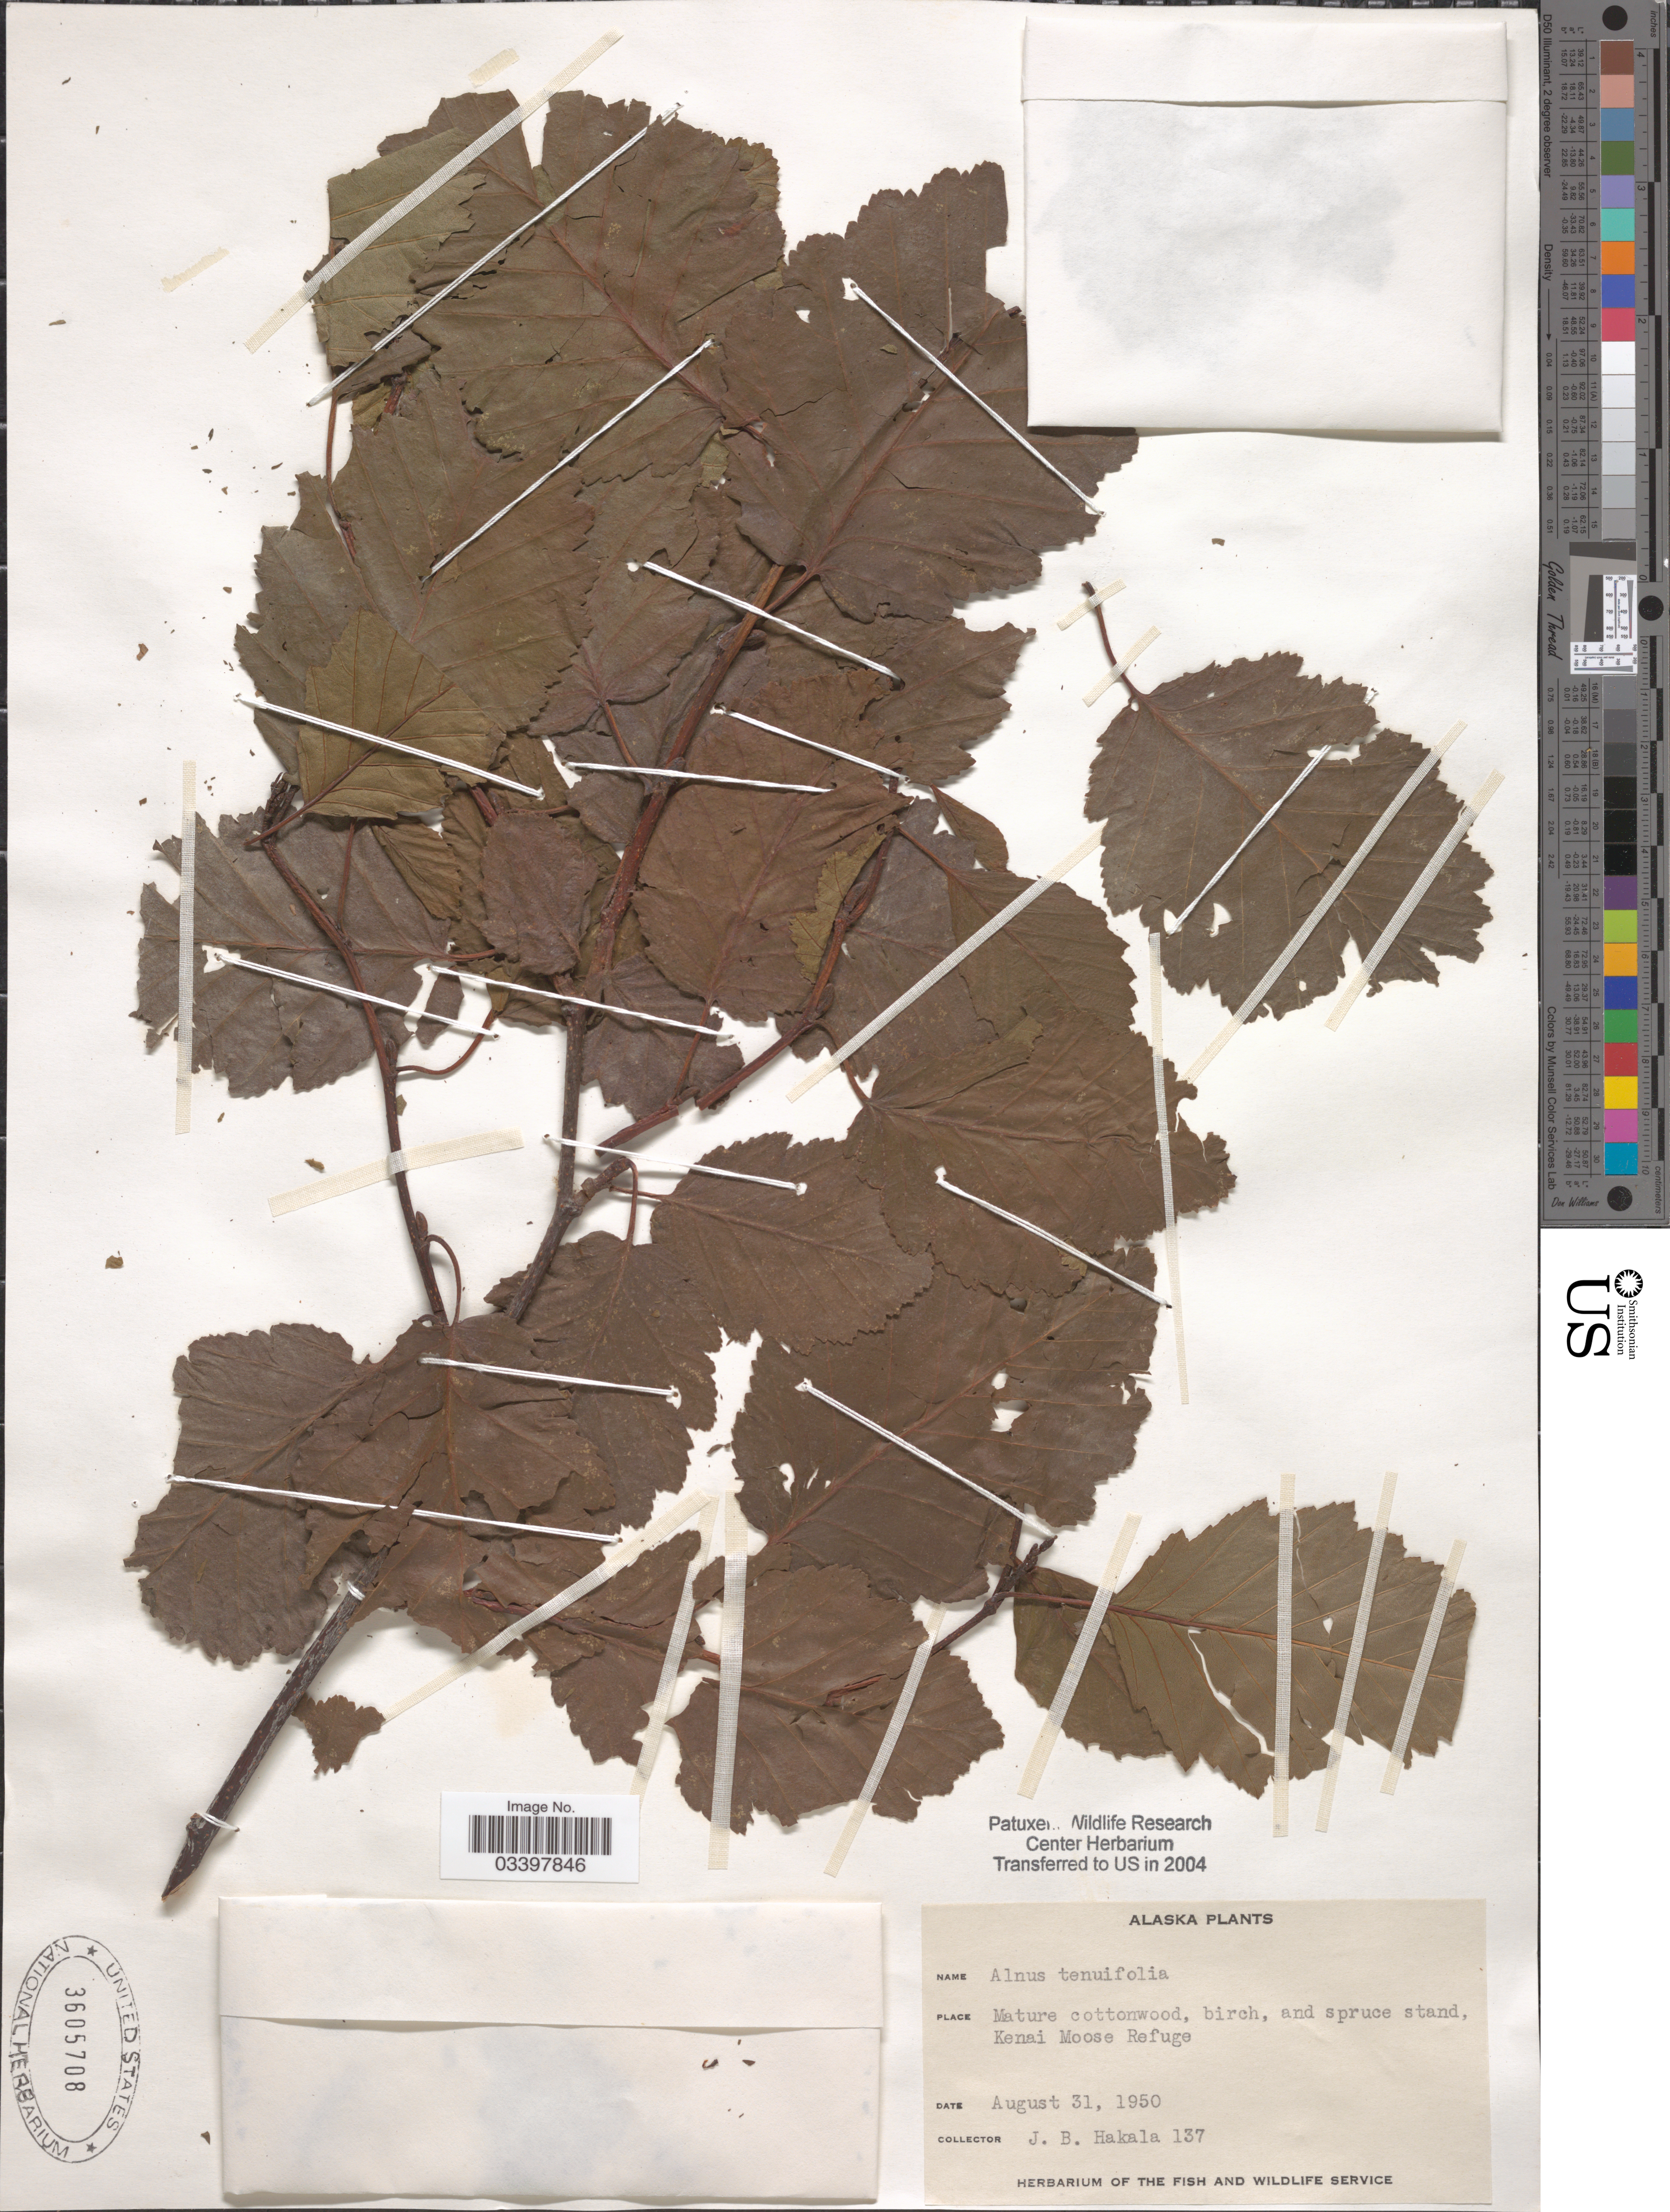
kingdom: Plantae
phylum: Tracheophyta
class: Magnoliopsida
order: Fagales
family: Betulaceae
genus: Alnus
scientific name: Alnus incana subsp. tenuifolia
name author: (Nutt.) Breitung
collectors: J. Hakala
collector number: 137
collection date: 1950-08-31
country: United States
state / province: Alaska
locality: Mature cottonwood, birch, and spruce stand, Kenai Moose Refuge.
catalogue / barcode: US 3605708